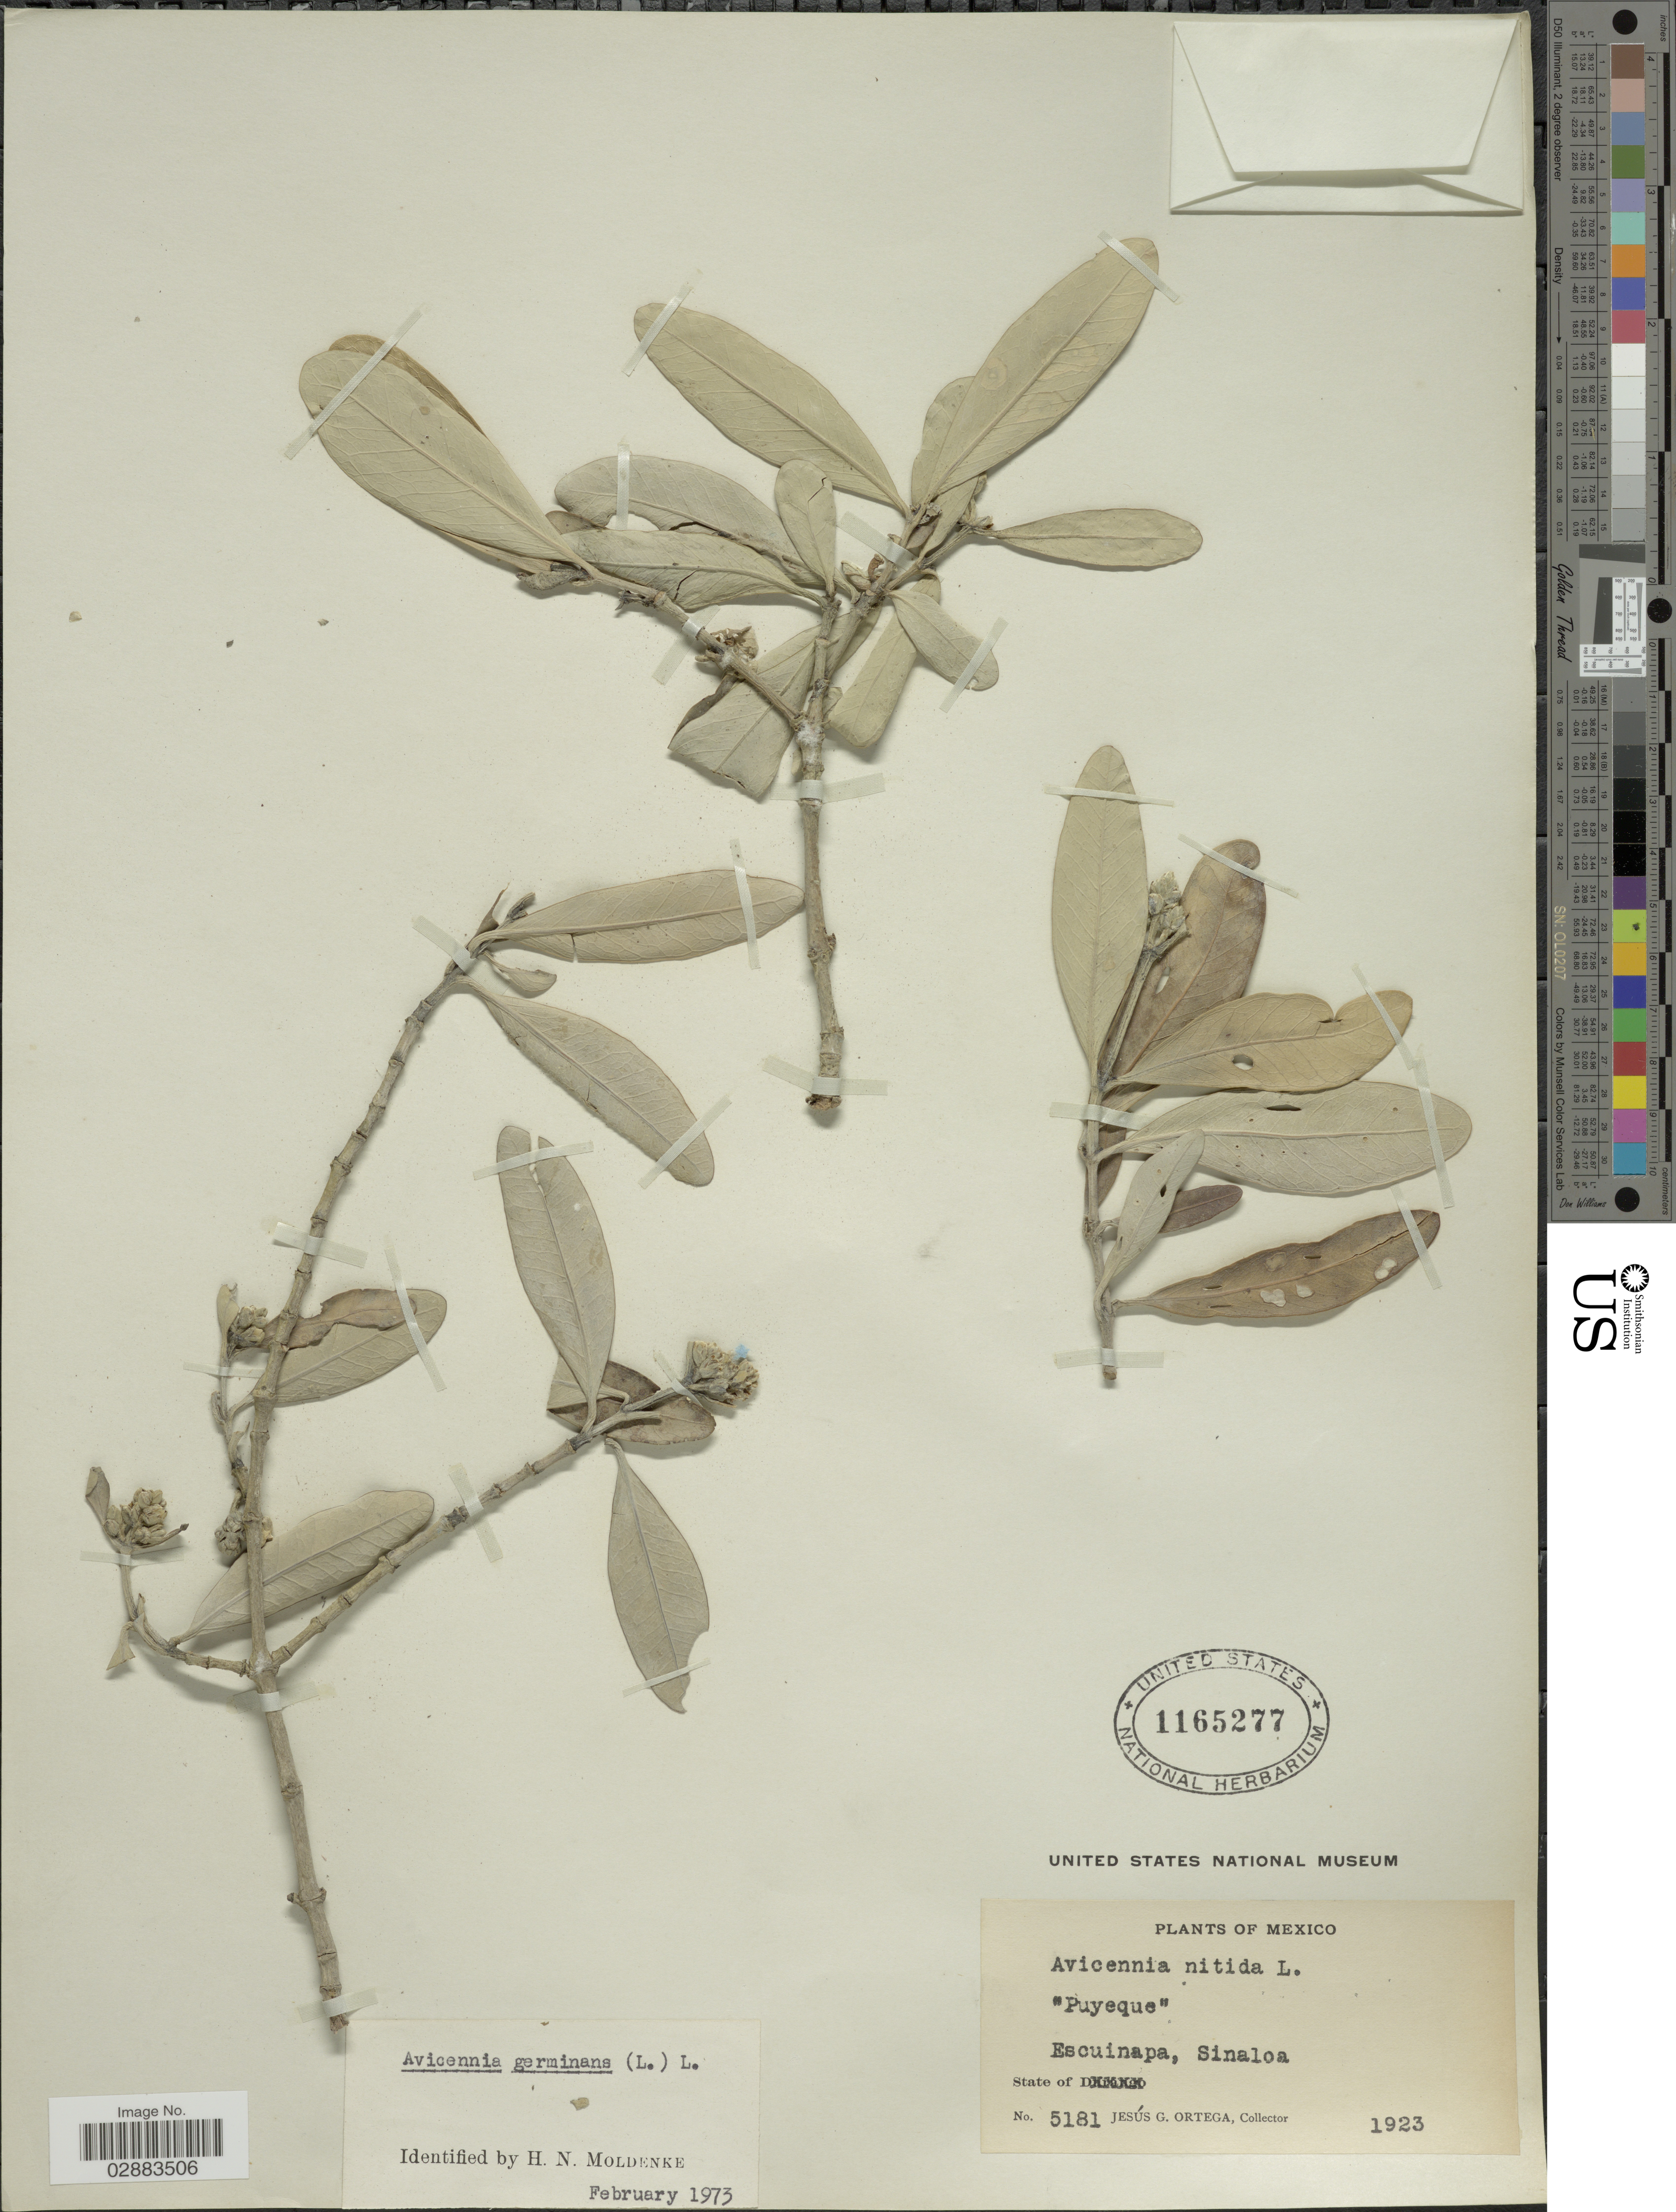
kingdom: Plantae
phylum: Tracheophyta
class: Magnoliopsida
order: Lamiales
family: Acanthaceae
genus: Avicennia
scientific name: Avicennia germinans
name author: (L.) L.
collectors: J. Ortega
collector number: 5181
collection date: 1923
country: Mexico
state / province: Sinaloa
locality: State of Escuinapa, Sinaloa.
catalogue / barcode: US 1165277